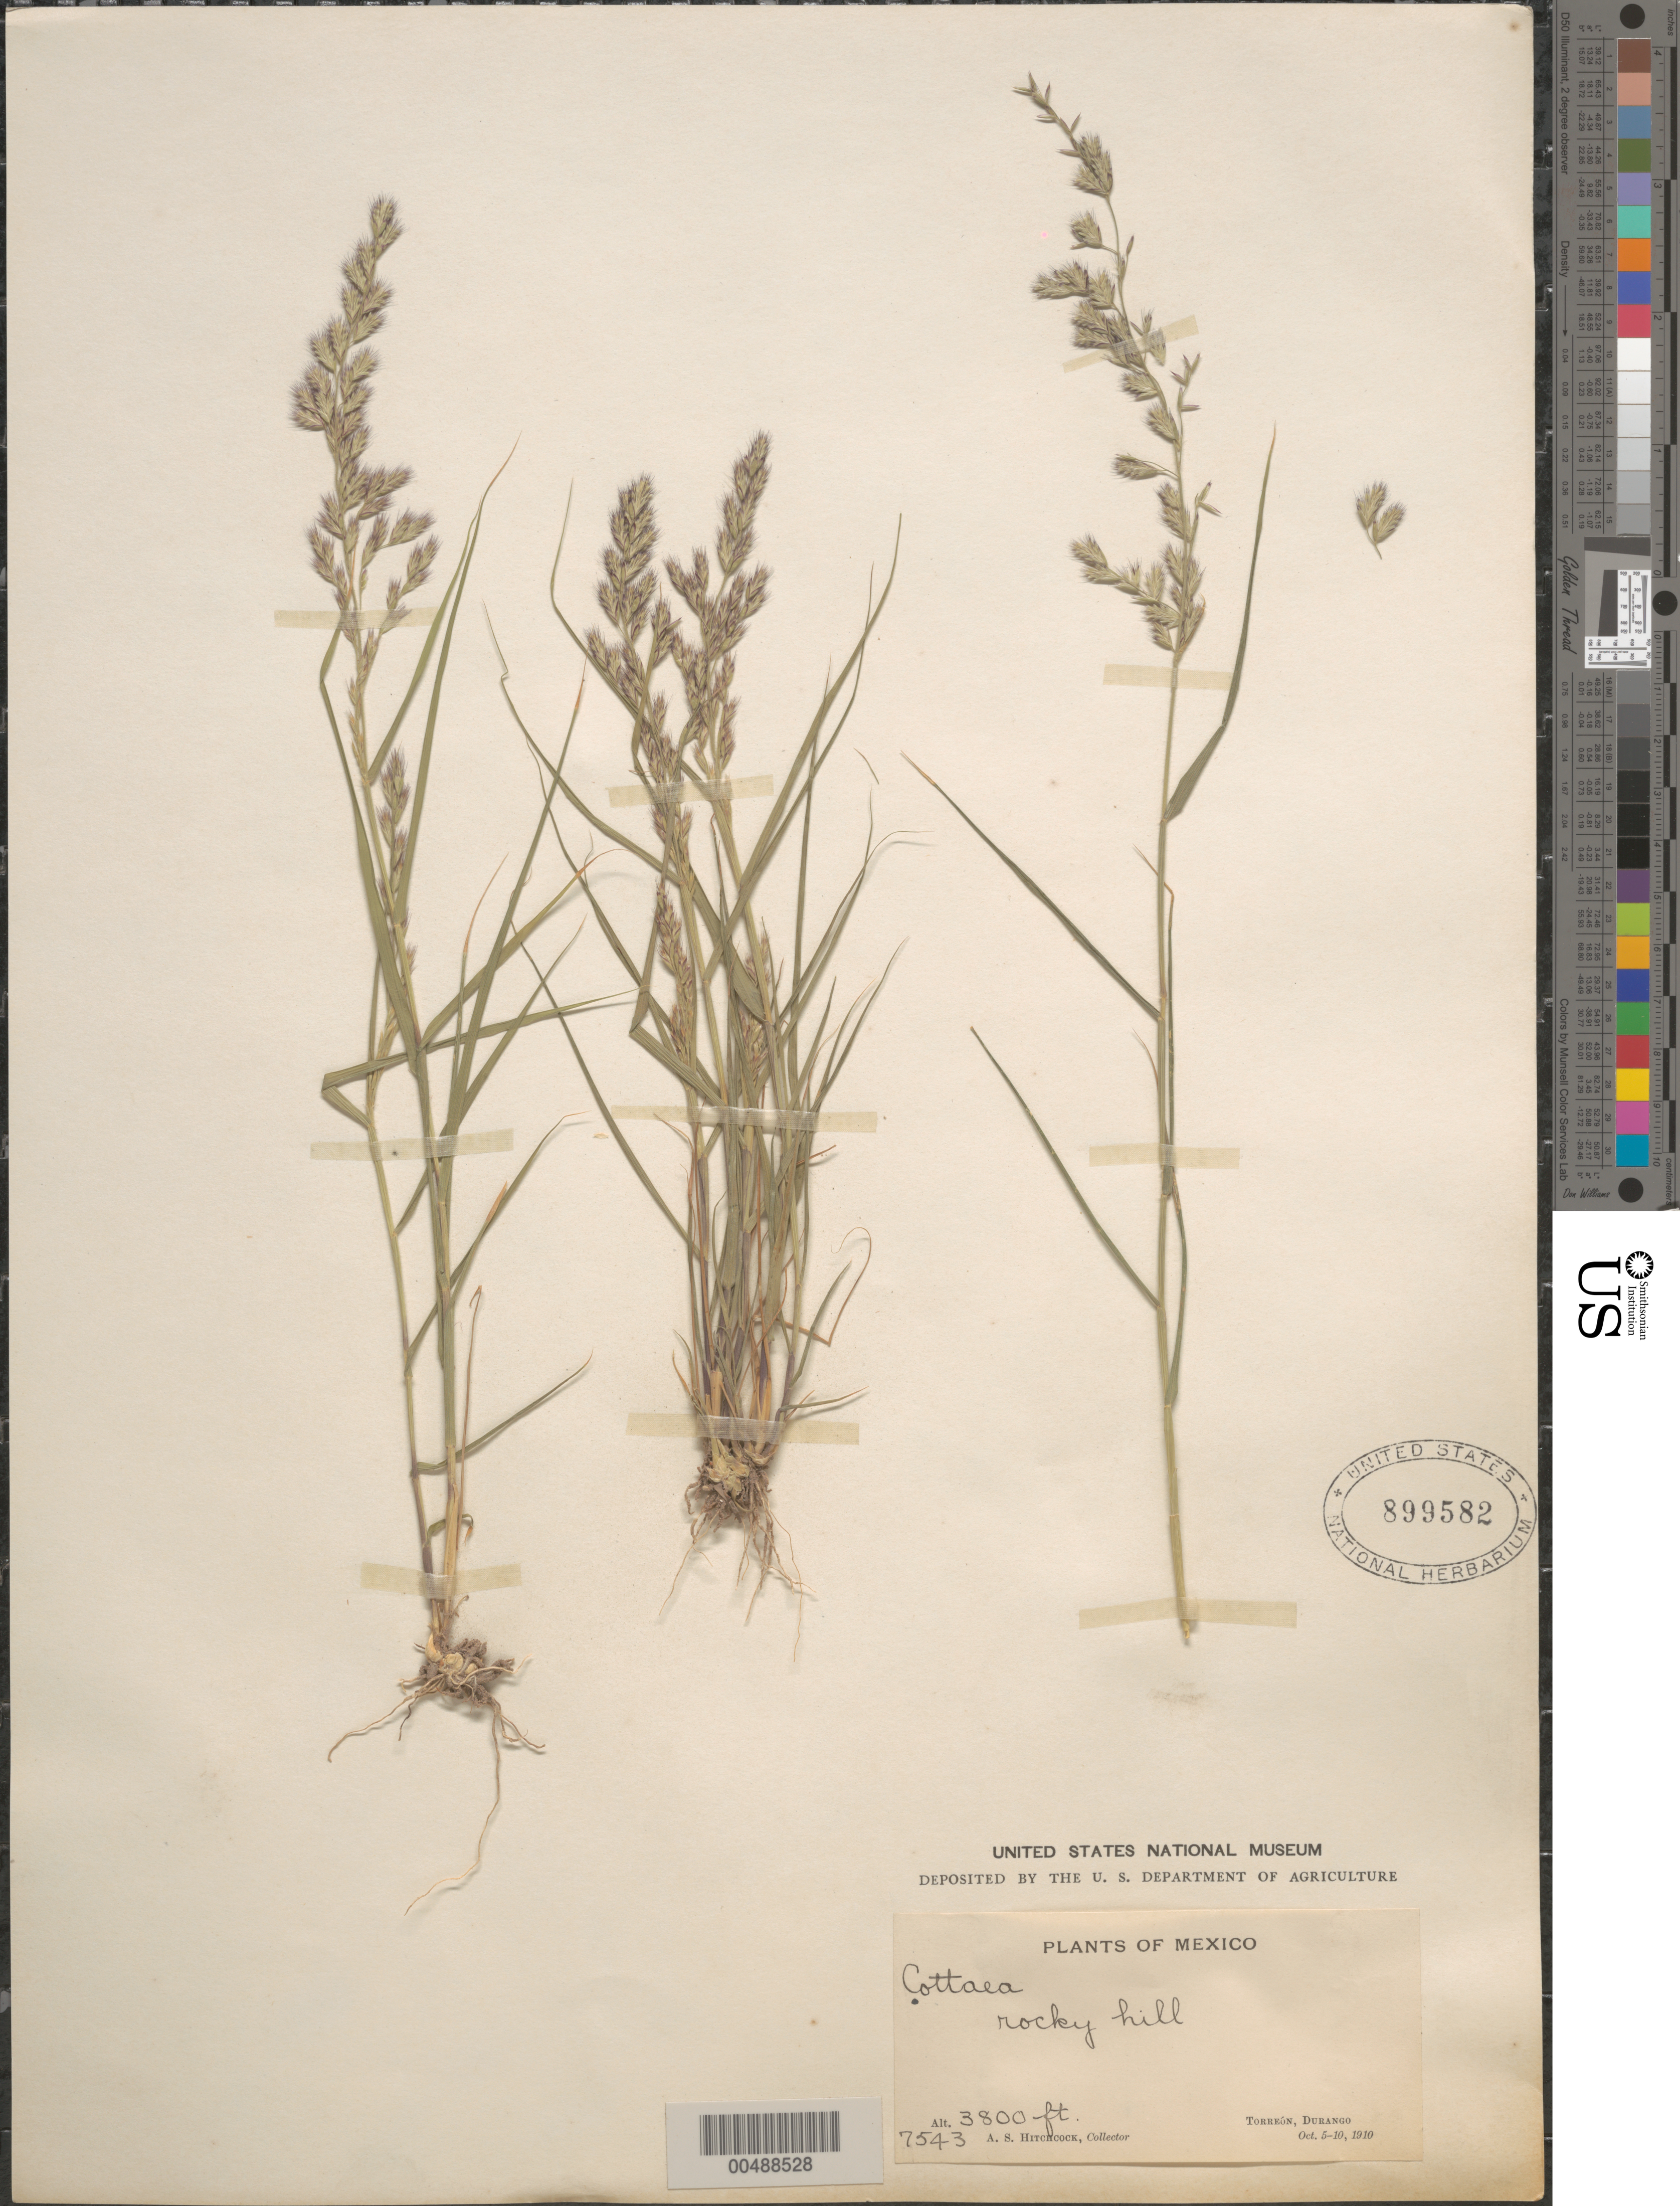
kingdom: Plantae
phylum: Tracheophyta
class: Liliopsida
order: Poales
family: Poaceae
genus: Cottea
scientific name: Cottea pappophoroides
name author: Kunth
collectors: A. S. Hitchcock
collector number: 7543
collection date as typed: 5 Oct 1910 to 10 Oct 1910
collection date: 1910-10-05/1910-10-10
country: Mexico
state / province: Durango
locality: Torreón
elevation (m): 1158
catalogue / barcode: US 899582